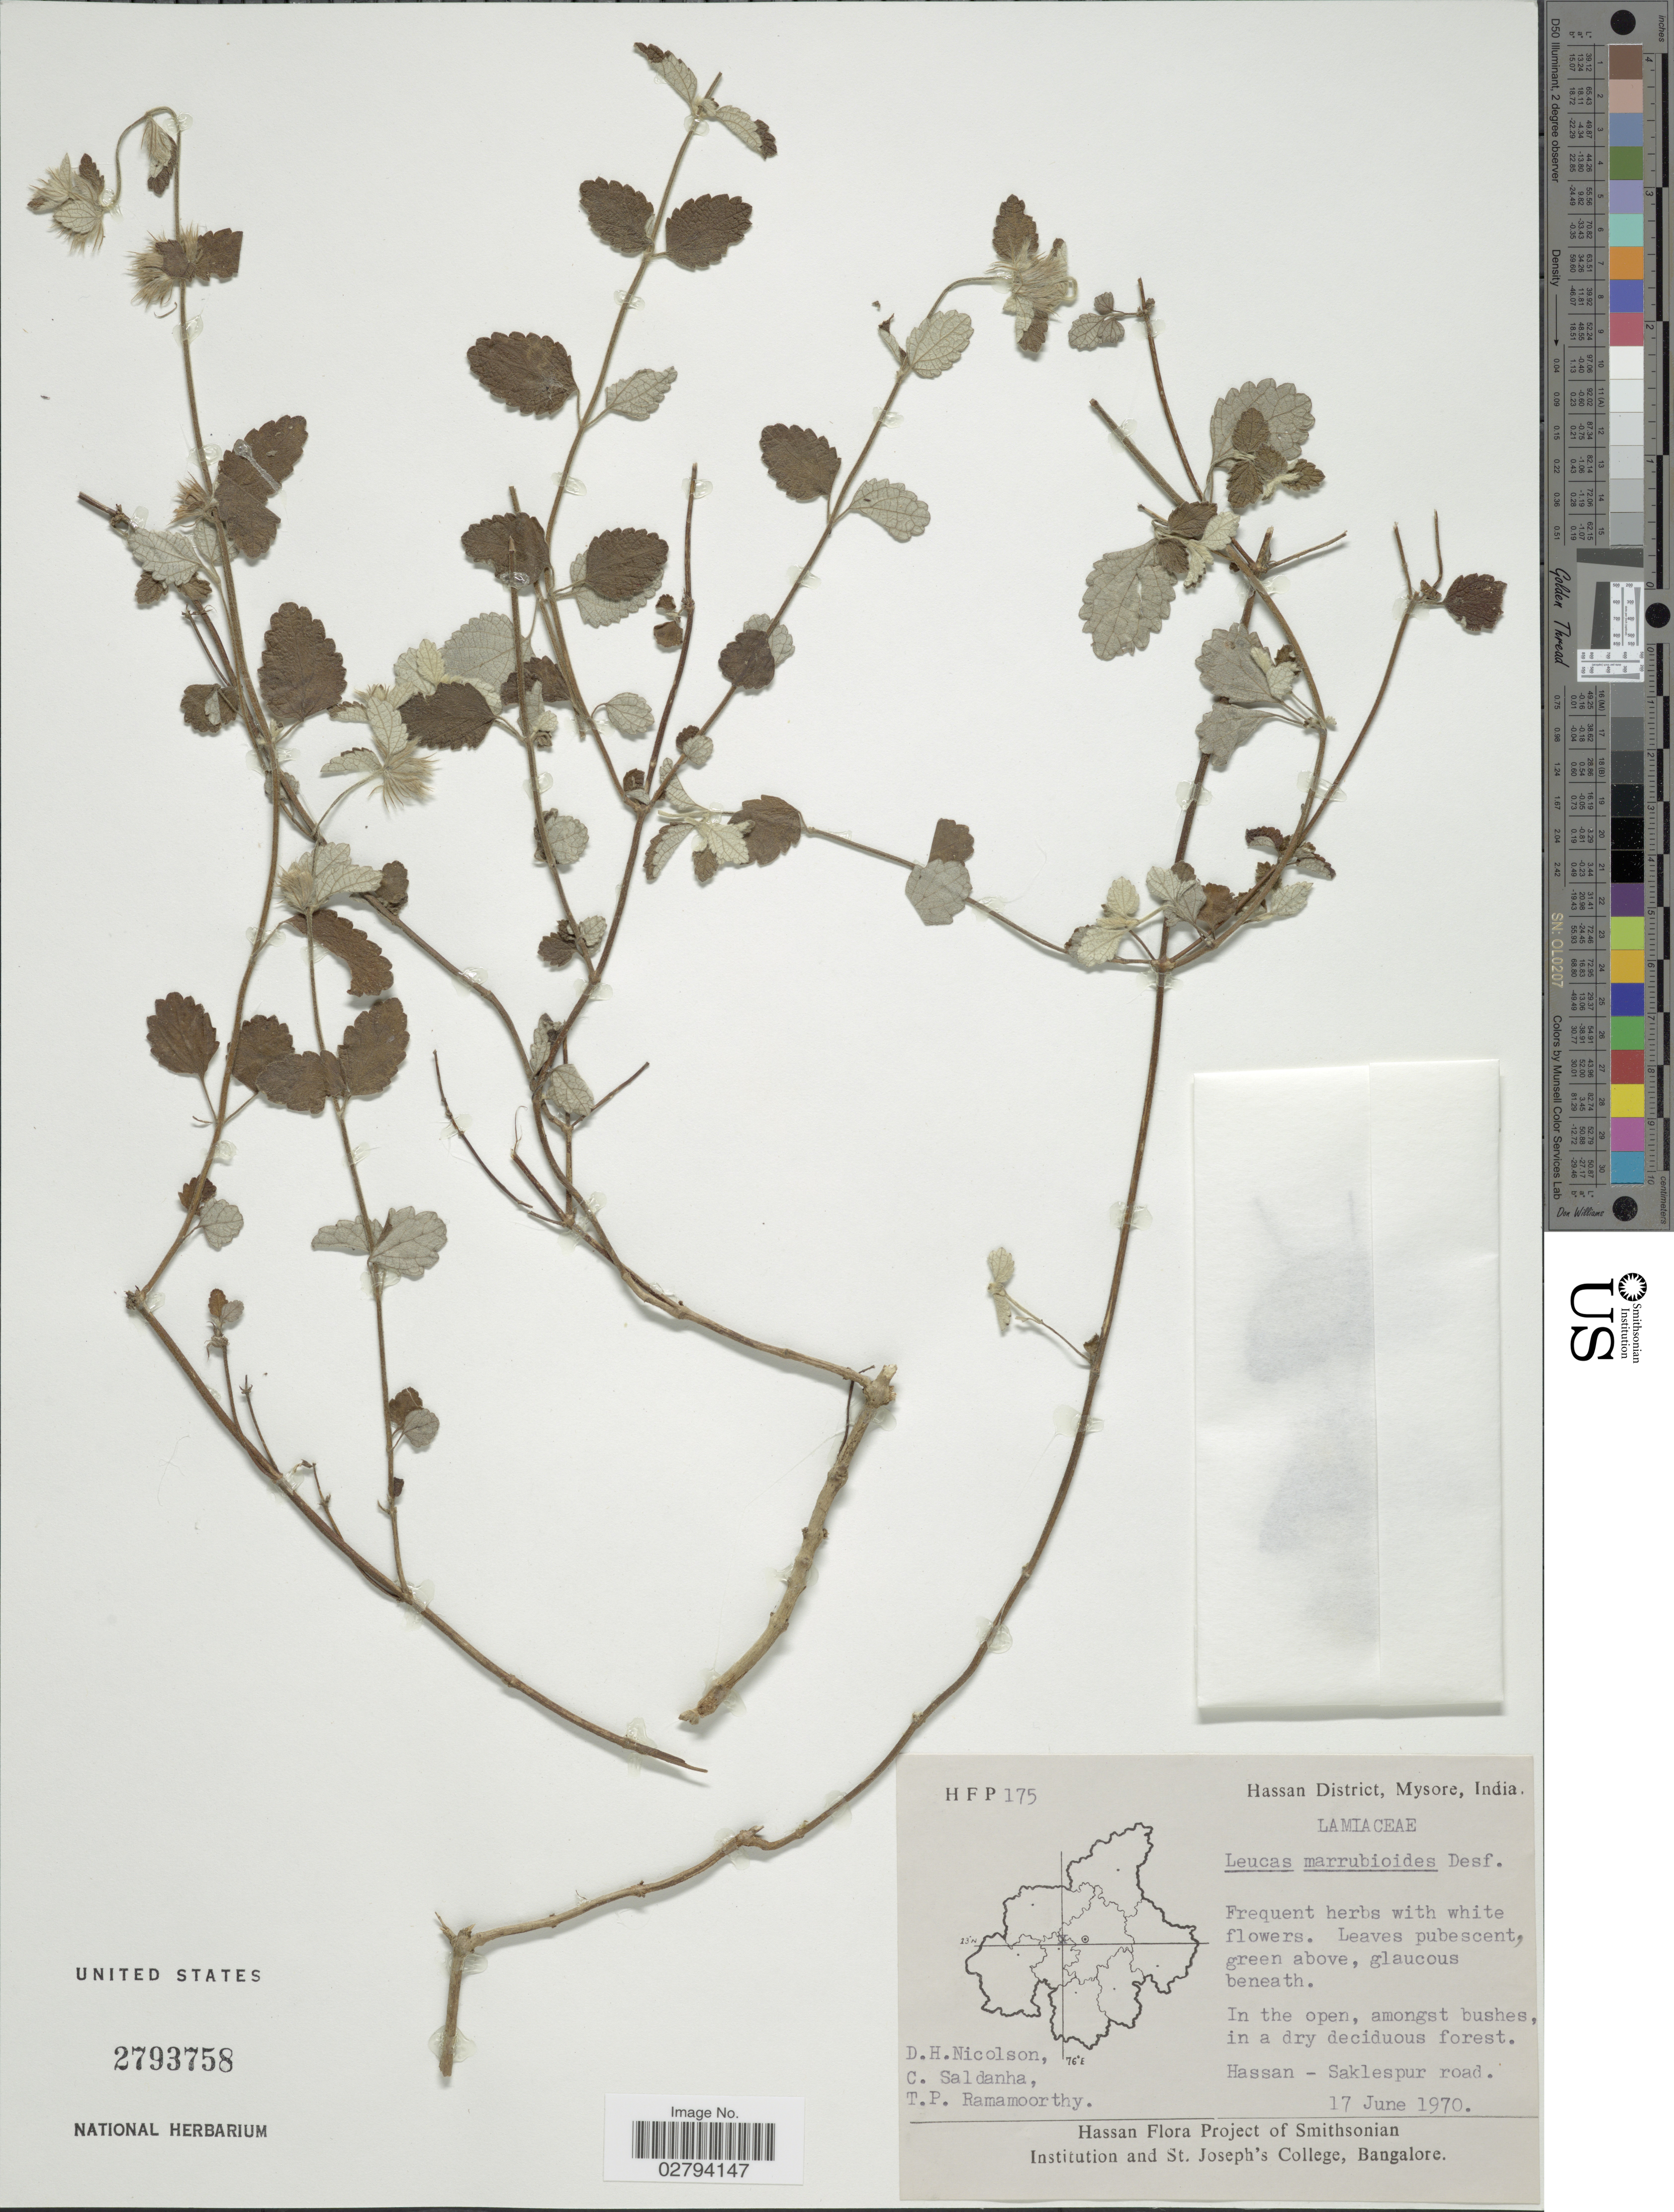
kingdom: Plantae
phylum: Tracheophyta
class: Magnoliopsida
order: Lamiales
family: Lamiaceae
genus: Leucas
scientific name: Leucas marrubioides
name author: Desf.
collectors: D. H. Nicolson, C. Saldanha & T. P. Ramamoorthy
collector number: H F P 175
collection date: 1970-06-17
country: India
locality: Hassan District, Mysore, India, Hassan - Saklespur road.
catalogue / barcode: US 2793758